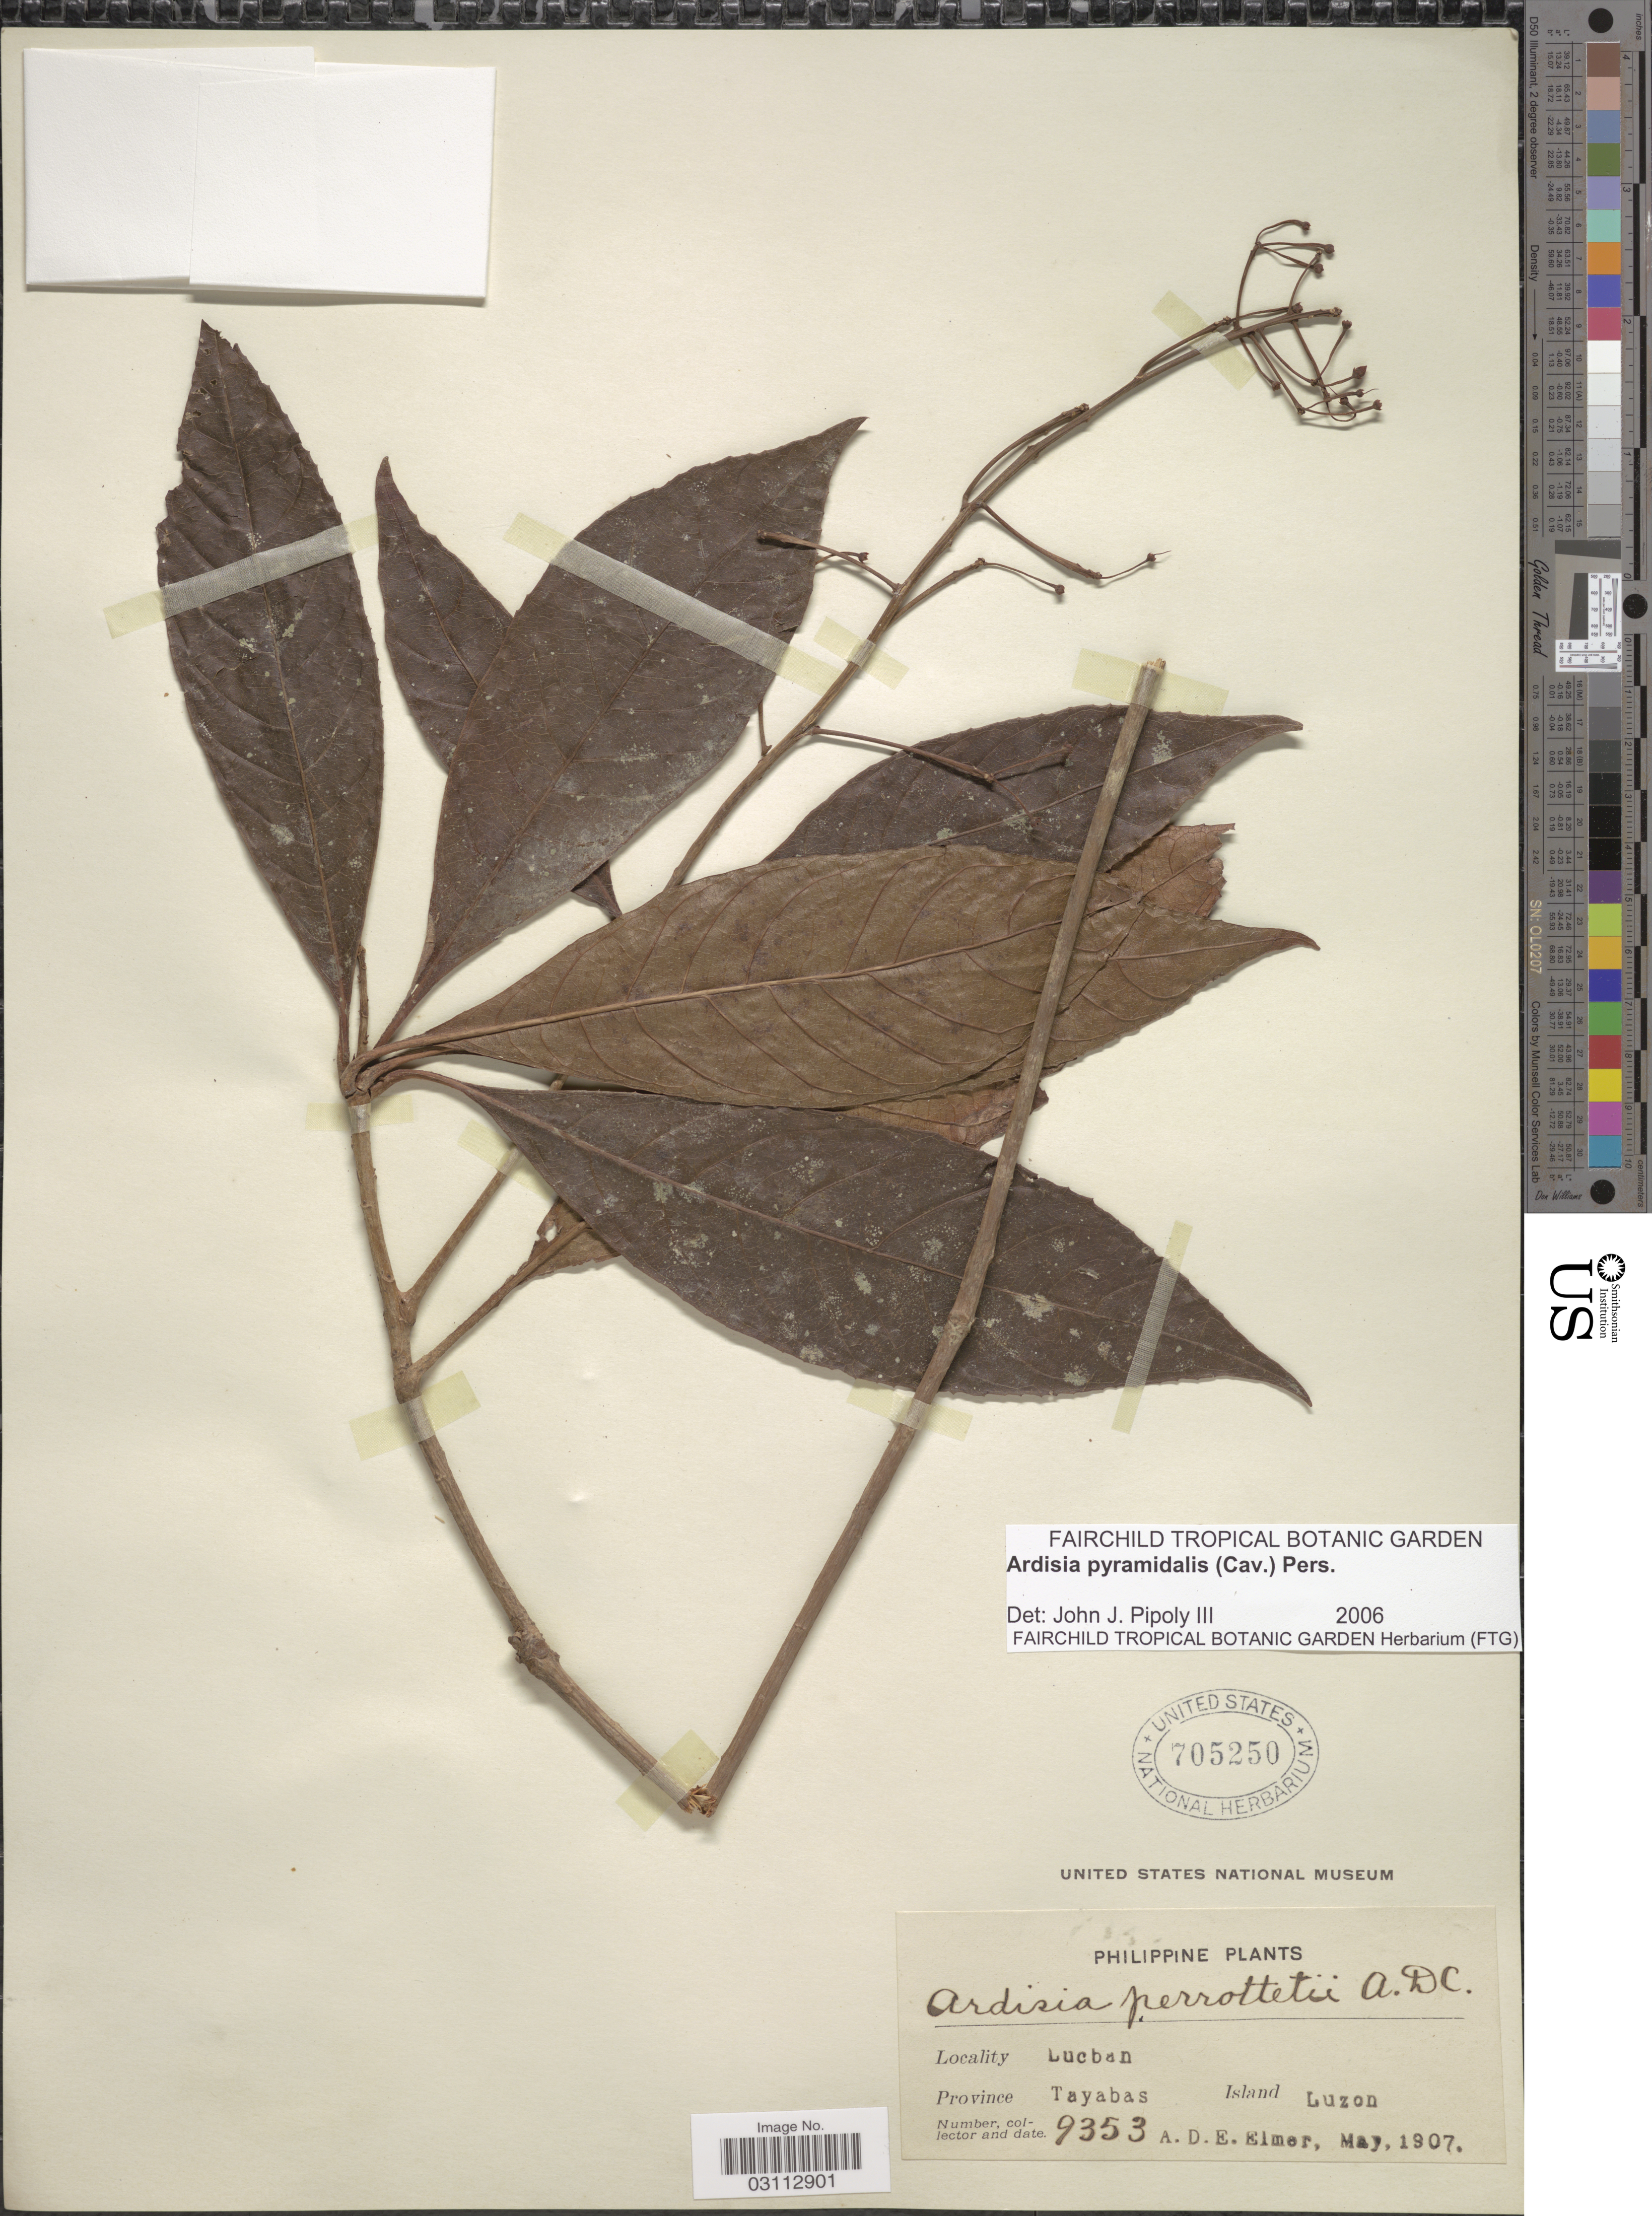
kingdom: Plantae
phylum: Tracheophyta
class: Magnoliopsida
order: Ericales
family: Primulaceae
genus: Ardisia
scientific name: Ardisia pyramidalis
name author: (Cav.) Pers.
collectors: A. D. E. Elmer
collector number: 9353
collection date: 1907-05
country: Philippines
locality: Lucban. Province Tayabas. Island Luzon.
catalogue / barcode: US 705250